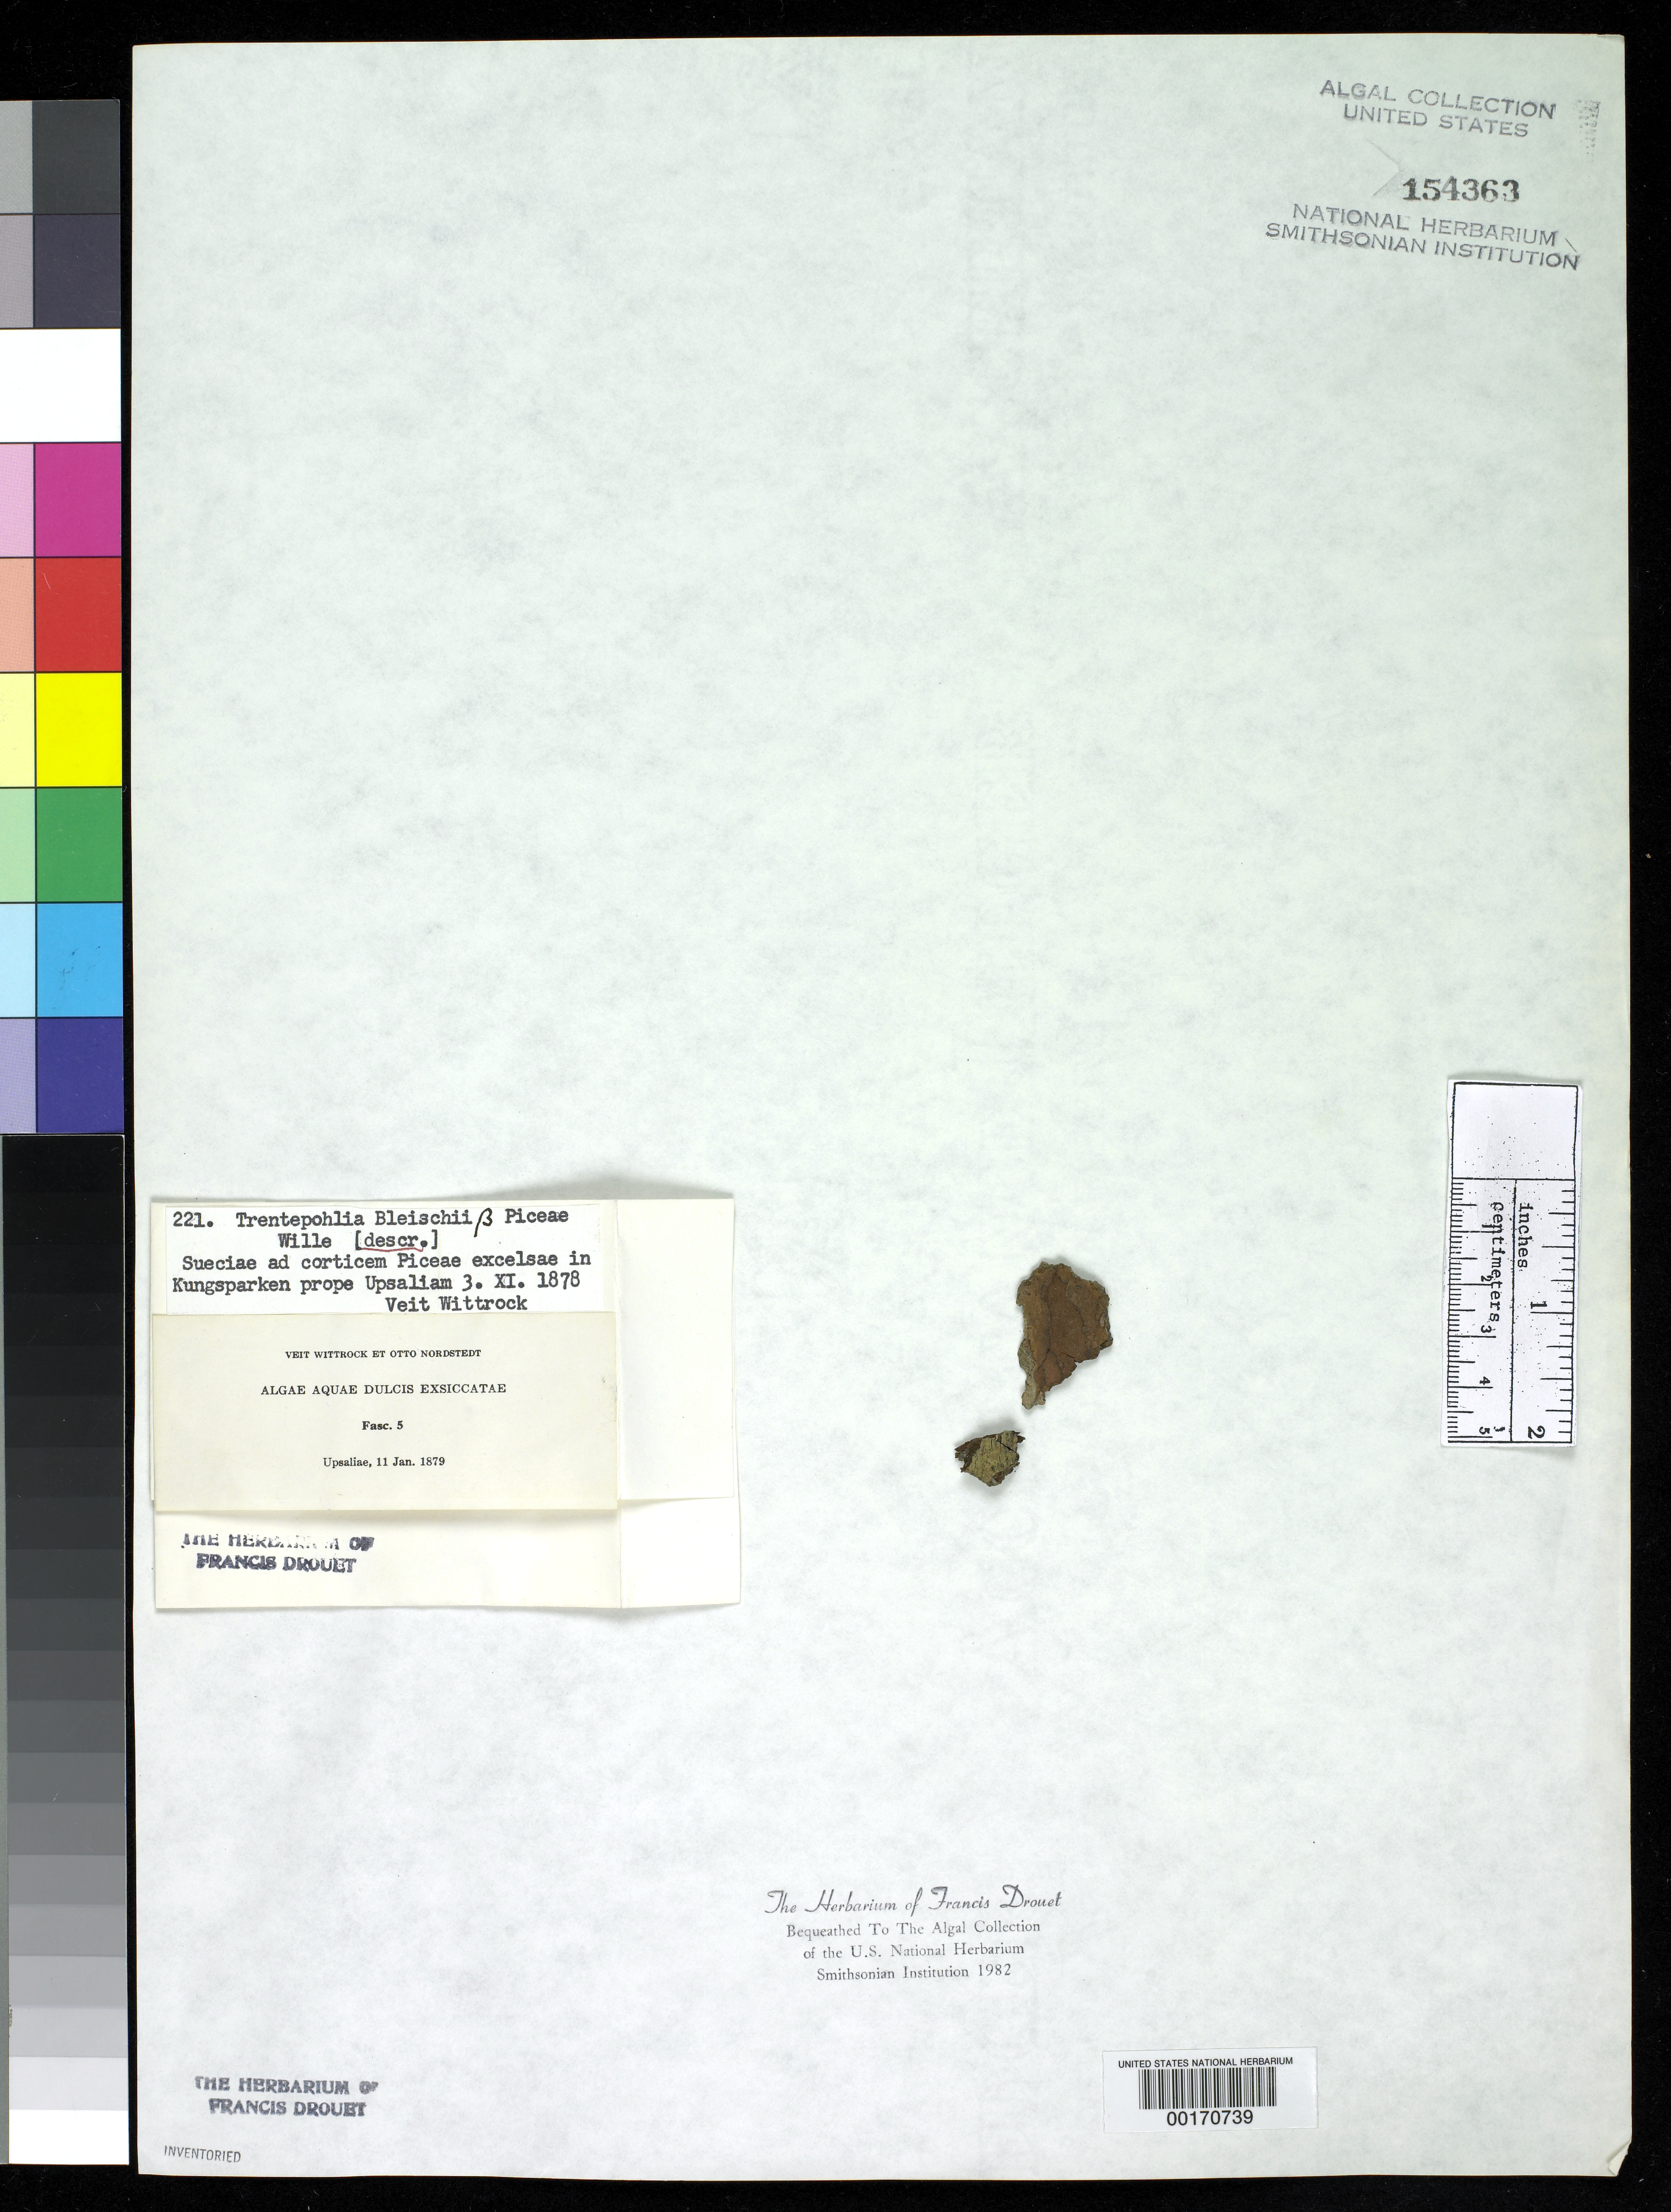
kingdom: Plantae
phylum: Chlorophyta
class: Ulvophyceae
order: Trentepohliales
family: Trentepohliaceae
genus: Trentepohlia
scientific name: Trentepohlia bleischii var. piceae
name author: N.Wille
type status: Isotype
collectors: V. B. Wittrock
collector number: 221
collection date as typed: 03 Nov 1878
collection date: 1878-11-03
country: Sweden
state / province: Uppsala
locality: Kungsparken, near Uppsala.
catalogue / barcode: US 154363